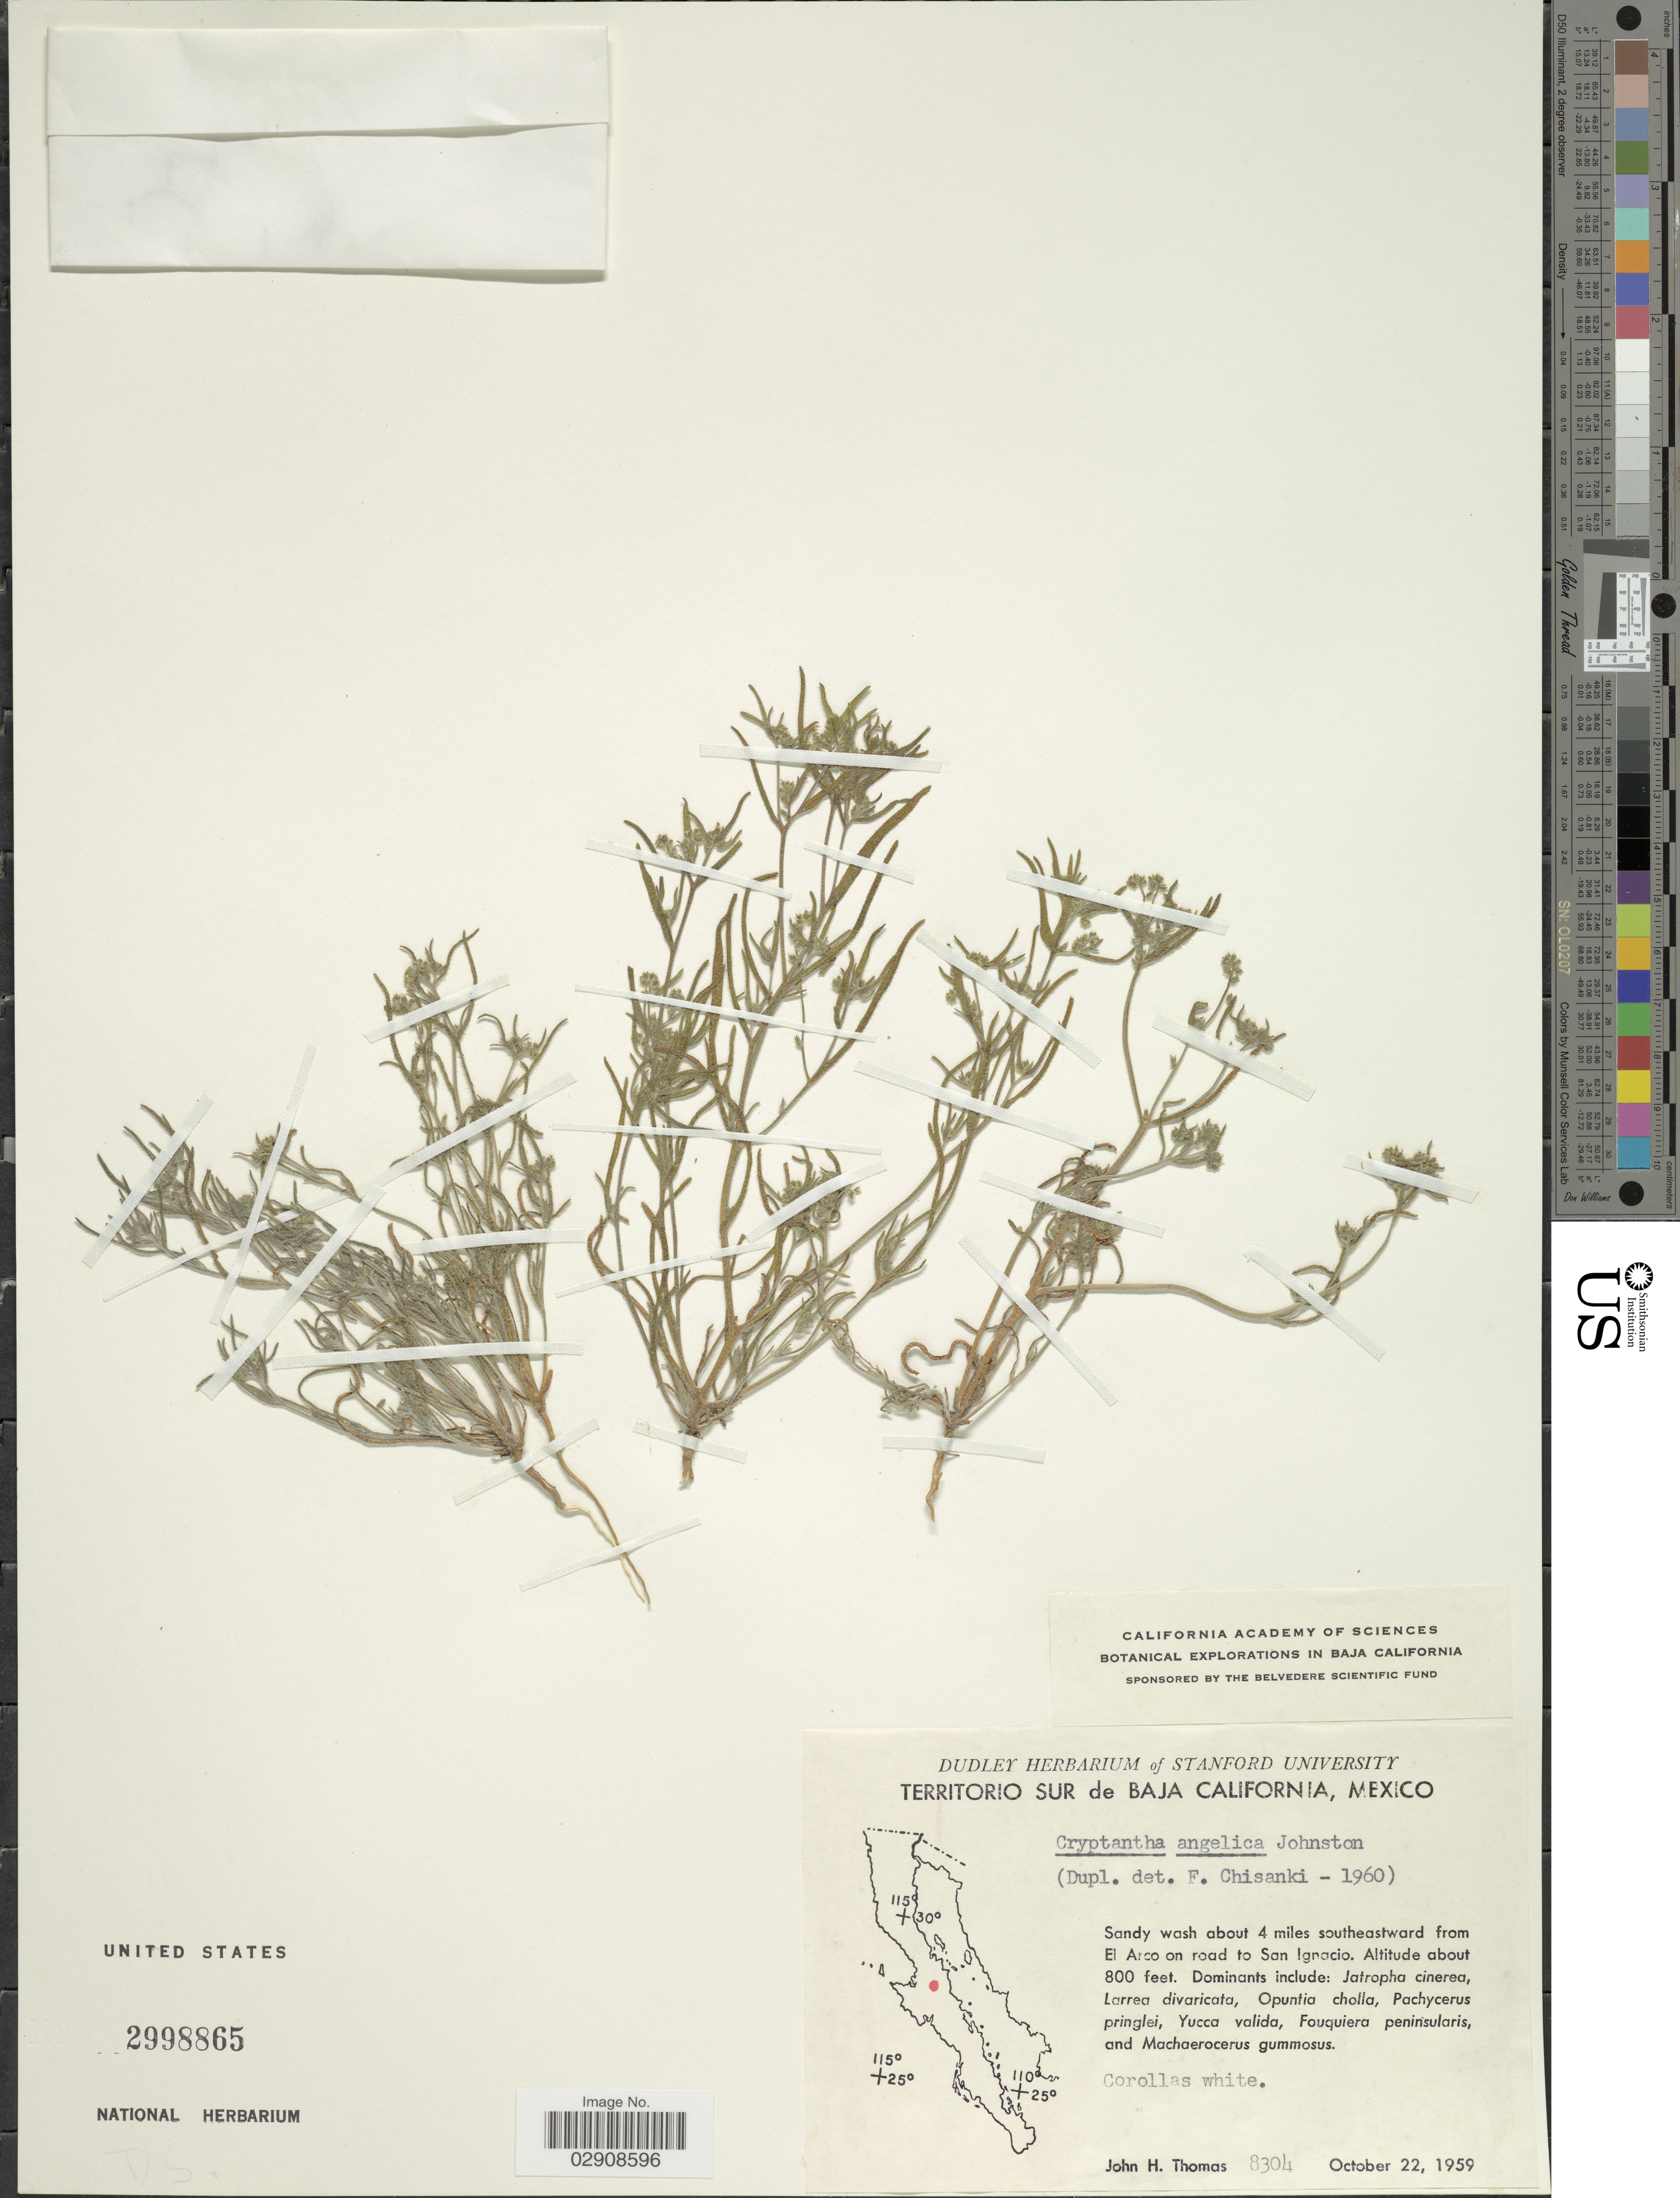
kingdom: Plantae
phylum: Tracheophyta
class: Magnoliopsida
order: Boraginales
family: Boraginaceae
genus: Cryptantha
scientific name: Cryptantha angelica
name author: I.M. Johnst.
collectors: J. H. Thomas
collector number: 8304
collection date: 1959-10-22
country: Mexico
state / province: Baja California Sur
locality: Territorio Sur de Baja California. Sandy wash about 4 miles southeastward from El Arco on road to San Ignacio.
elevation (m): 244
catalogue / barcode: US 2998865